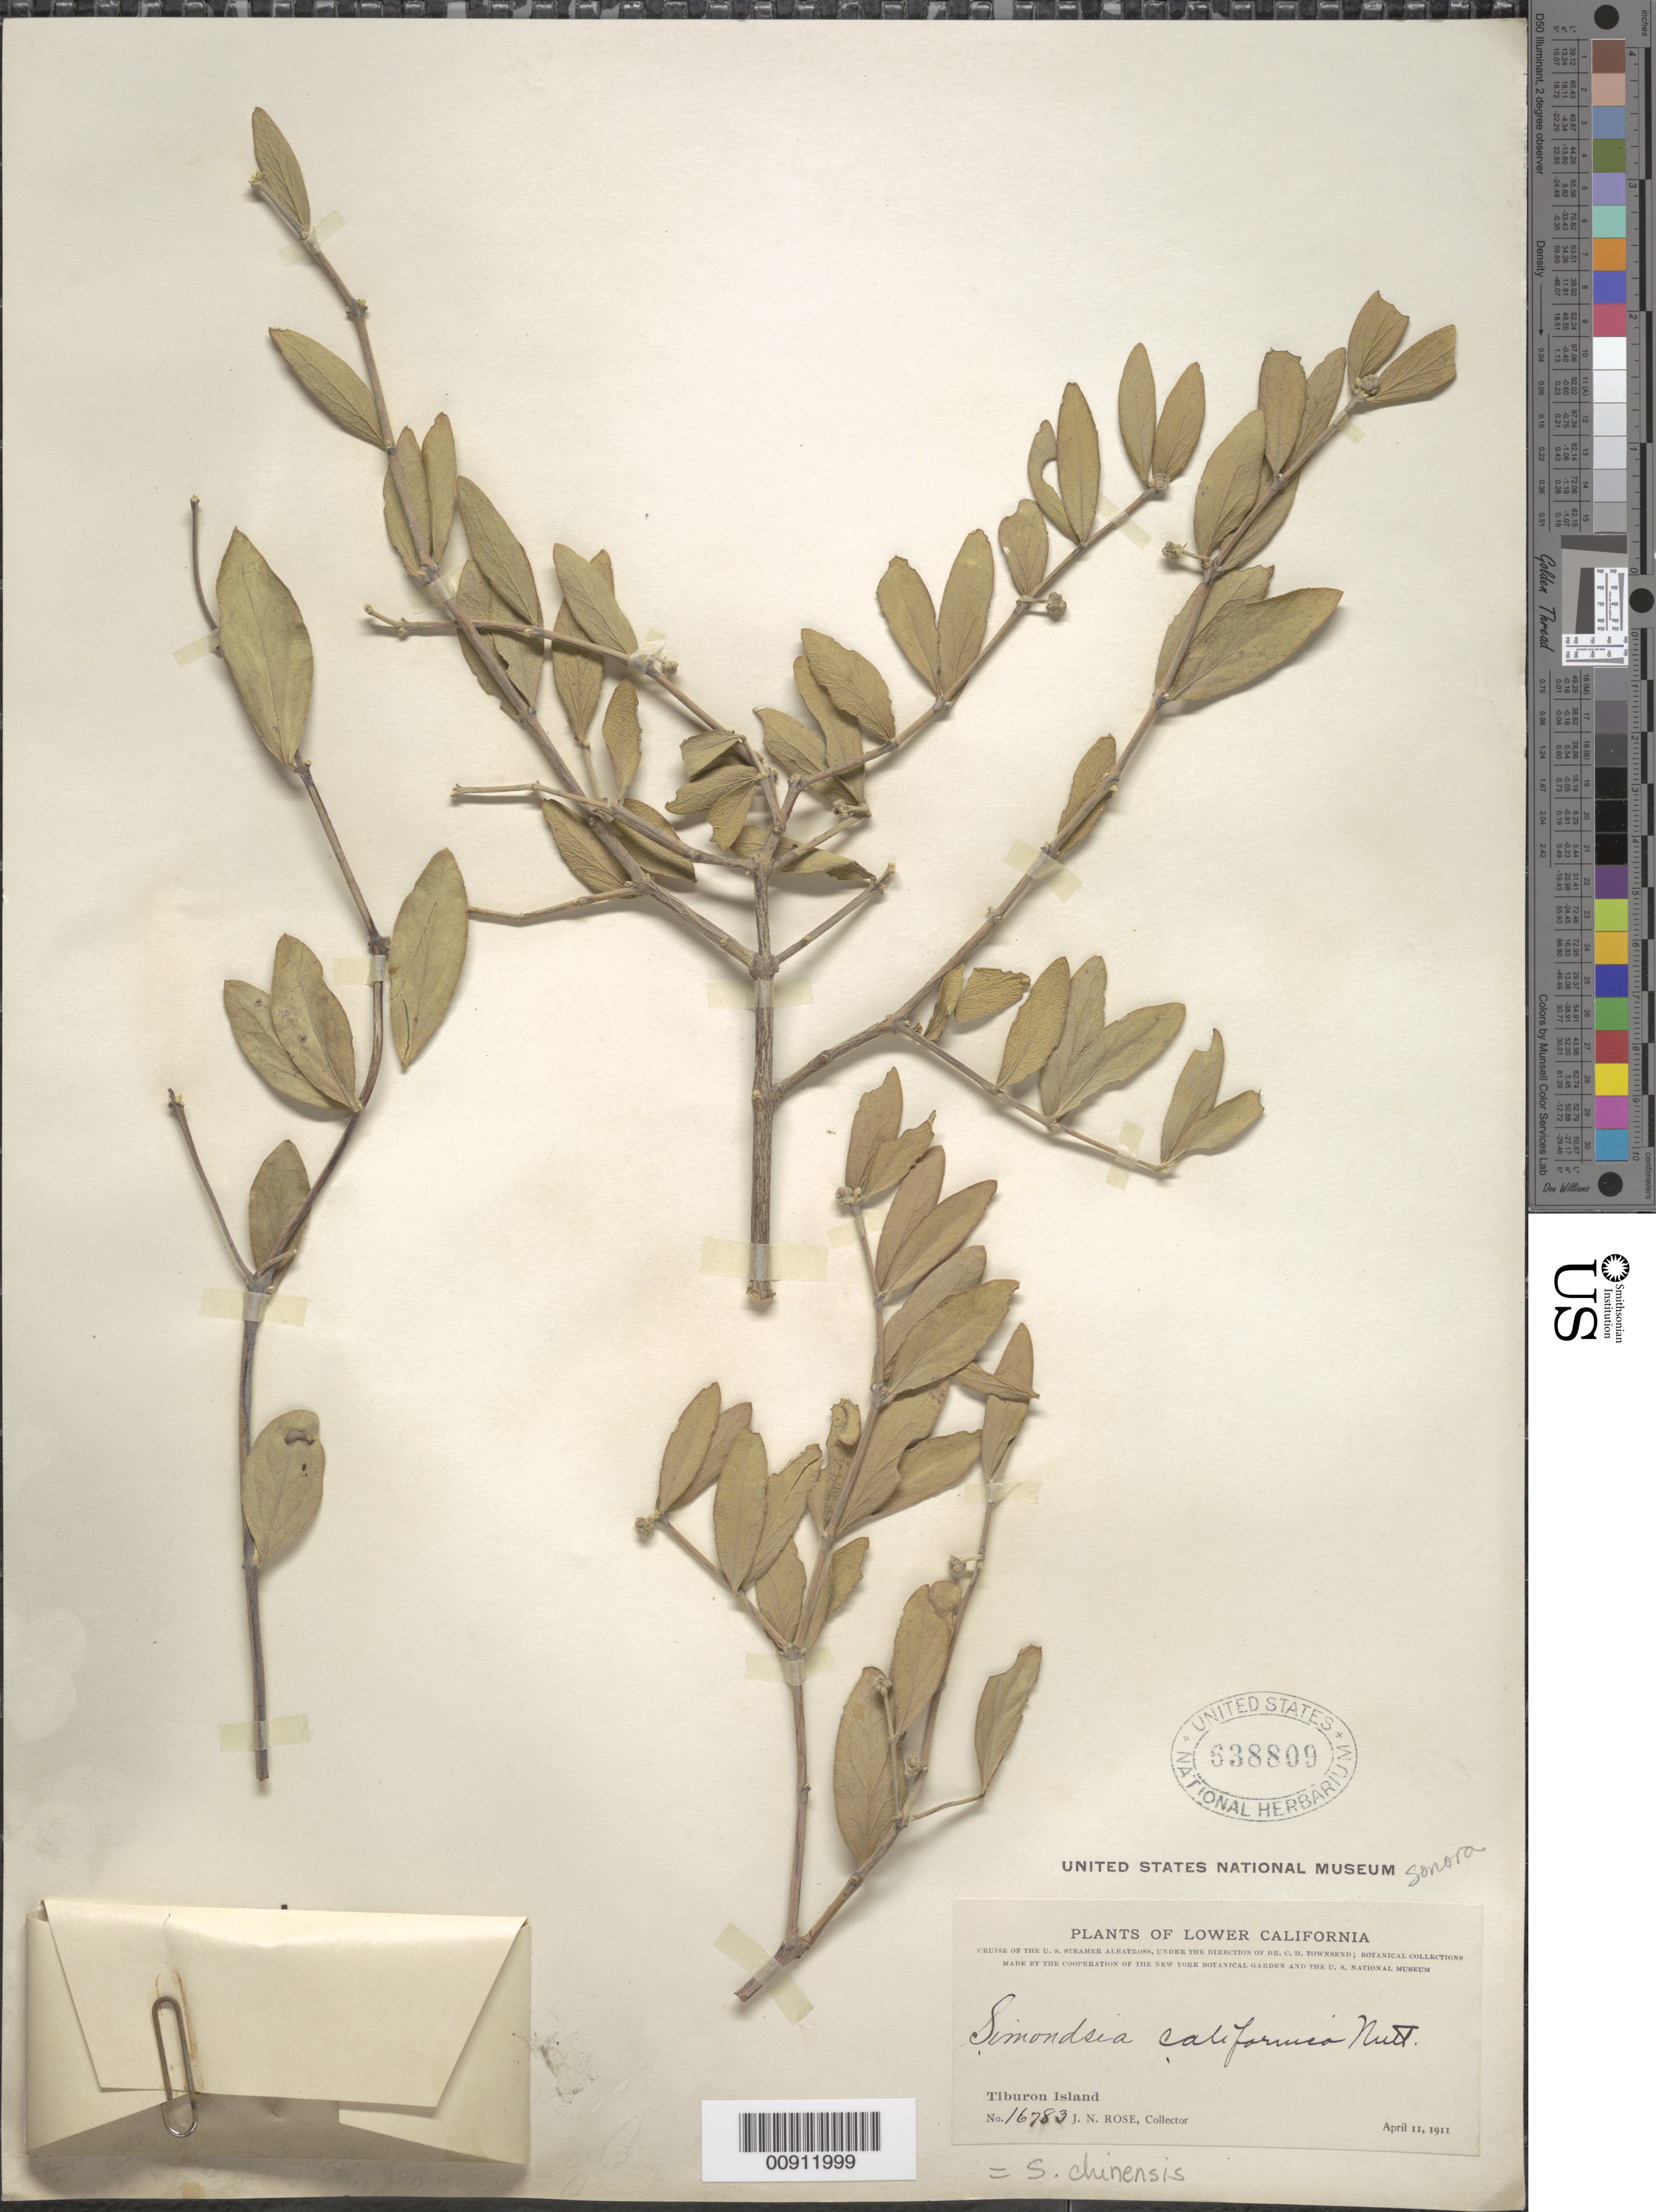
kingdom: Plantae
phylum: Tracheophyta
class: Magnoliopsida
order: Caryophyllales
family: Simmondsiaceae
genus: Simmondsia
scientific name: Simmondsia chinensis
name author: (Link) C.K. Schneid.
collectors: J. N. Rose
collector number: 16783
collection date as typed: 11 Apr 1911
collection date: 1911-04-11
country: Mexico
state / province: Sonora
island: Tiburon I.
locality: Tiburon Island.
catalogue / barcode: US 638809